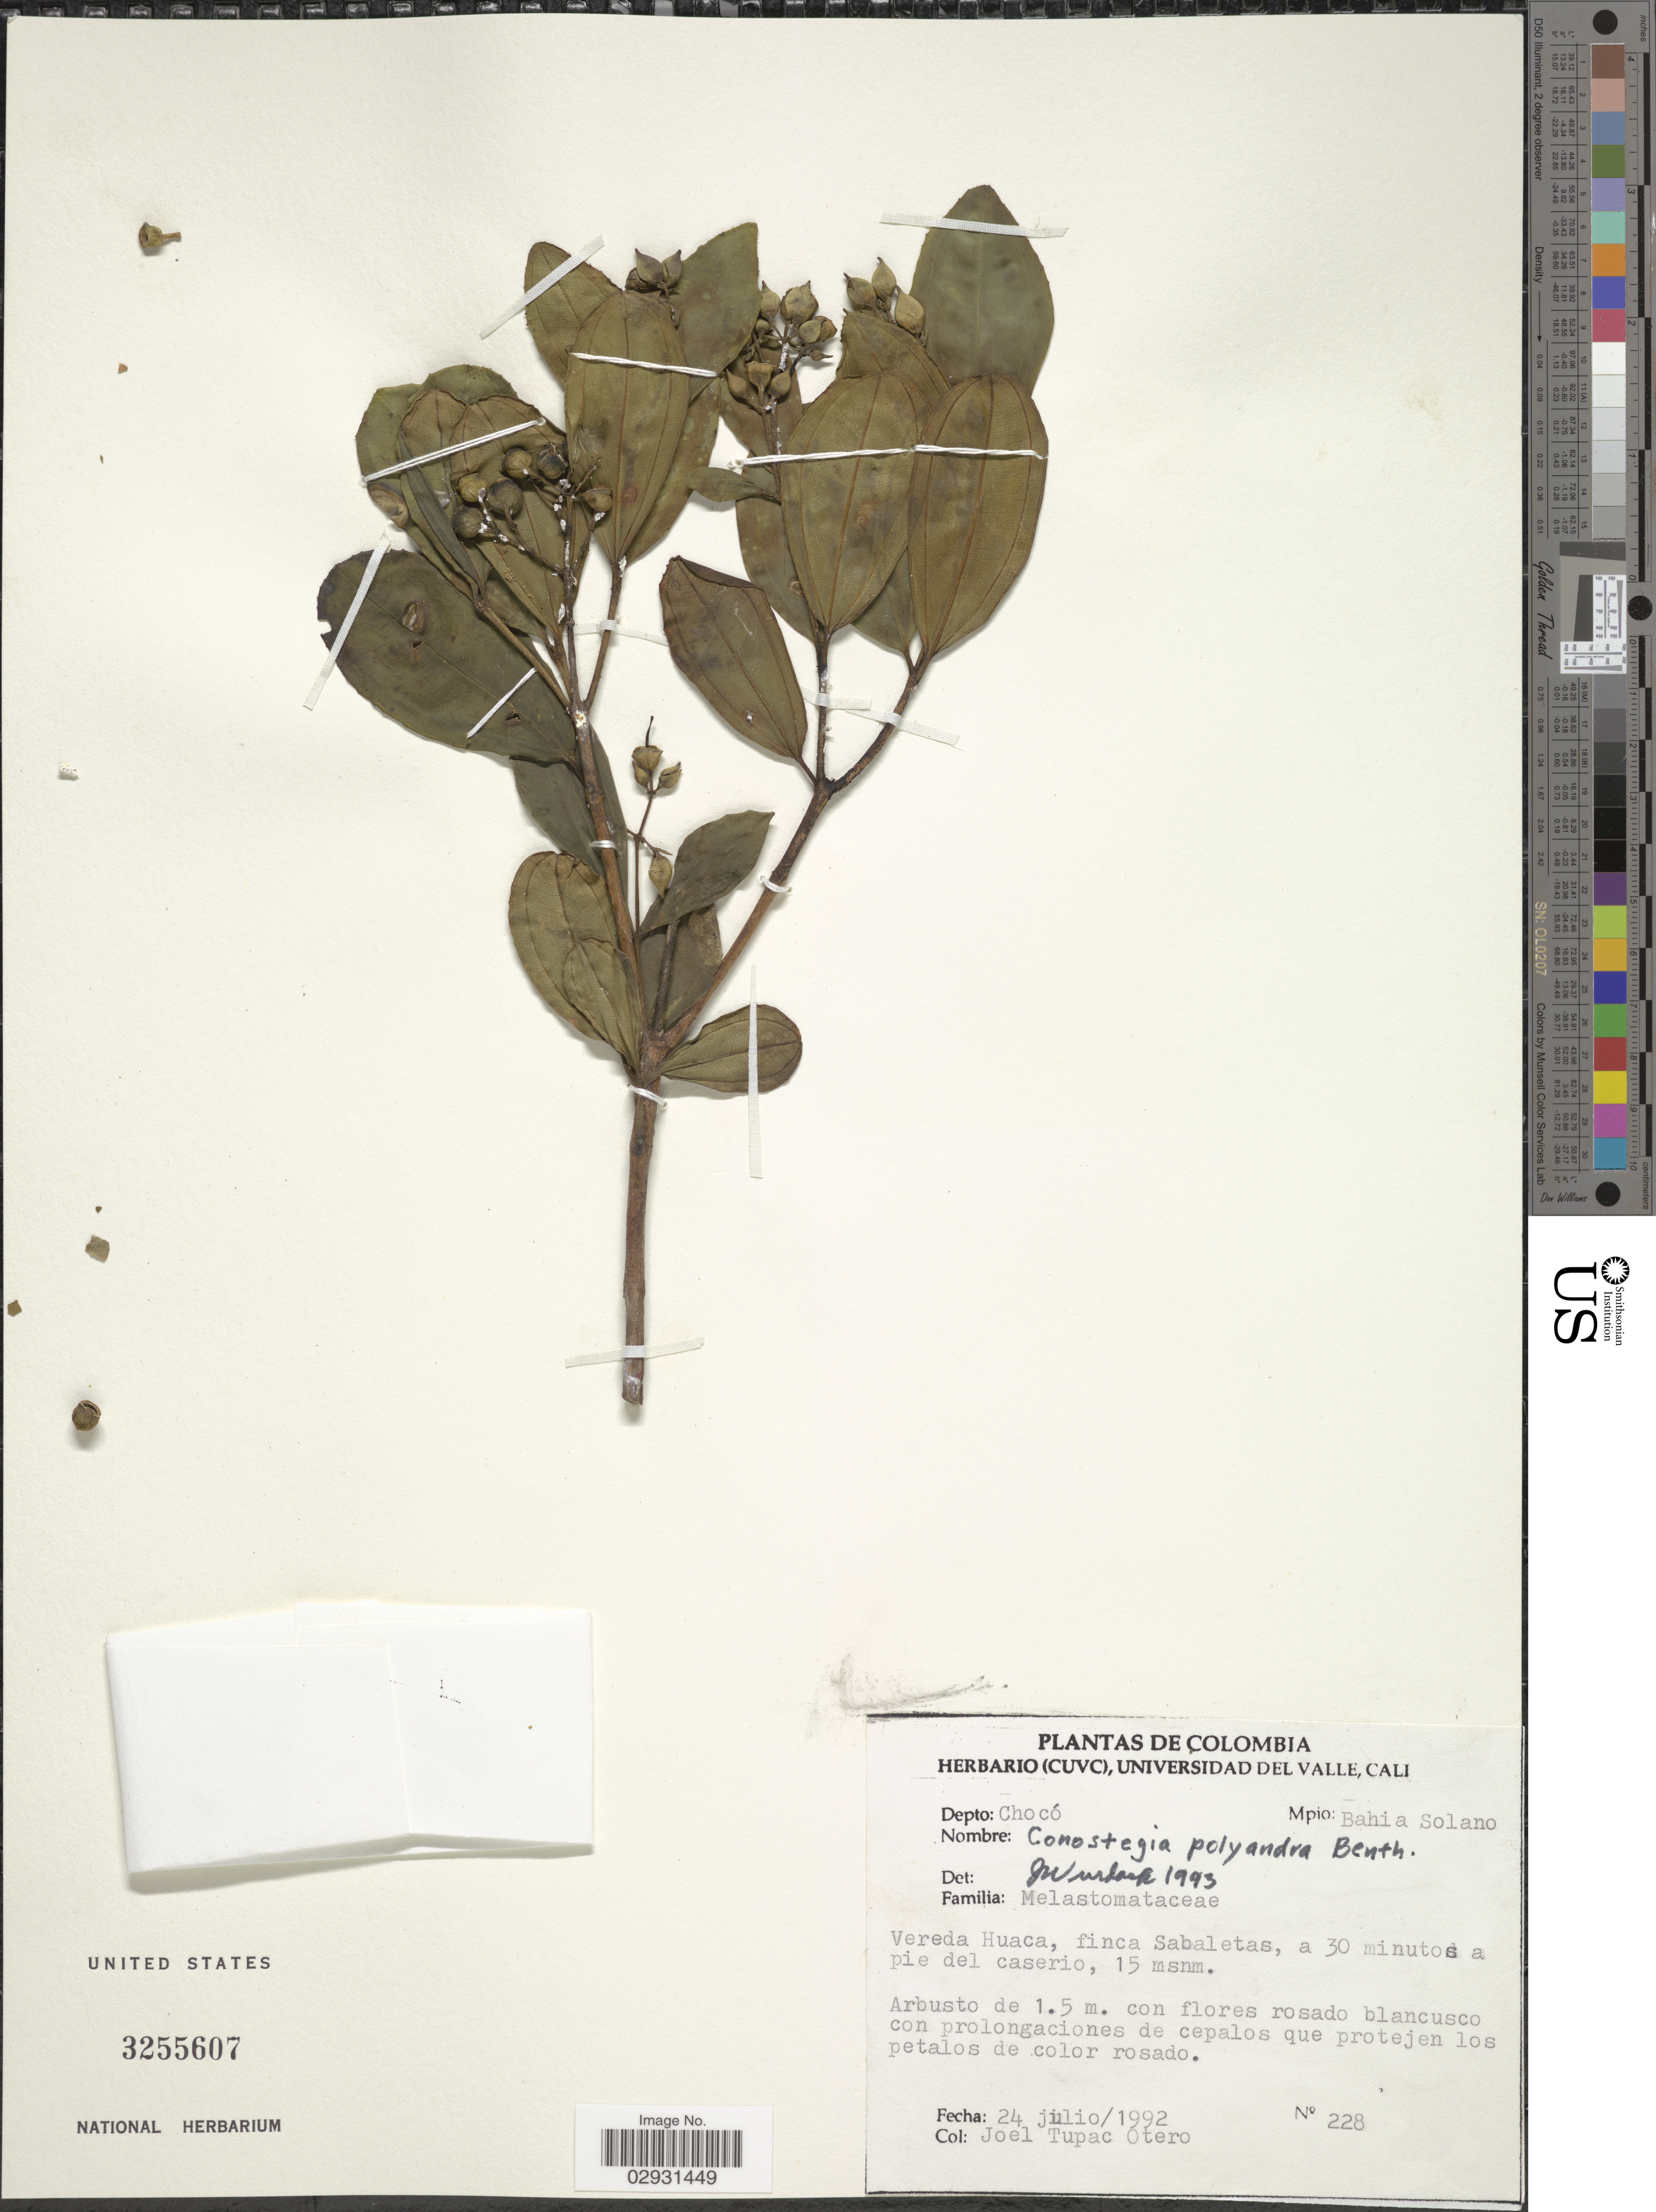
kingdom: Plantae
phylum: Tracheophyta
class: Magnoliopsida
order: Myrtales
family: Melastomataceae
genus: Conostegia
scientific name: Conostegia polyandra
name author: Benth.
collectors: J. Otero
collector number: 228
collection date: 1992-07-24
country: Colombia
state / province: Chocó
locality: Depto: Chocó. Mpio: Bahia Solano. Vereda Huaca, finca Sabaletas, a 30 minutos a pie del caserio.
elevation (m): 15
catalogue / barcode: US 3255607